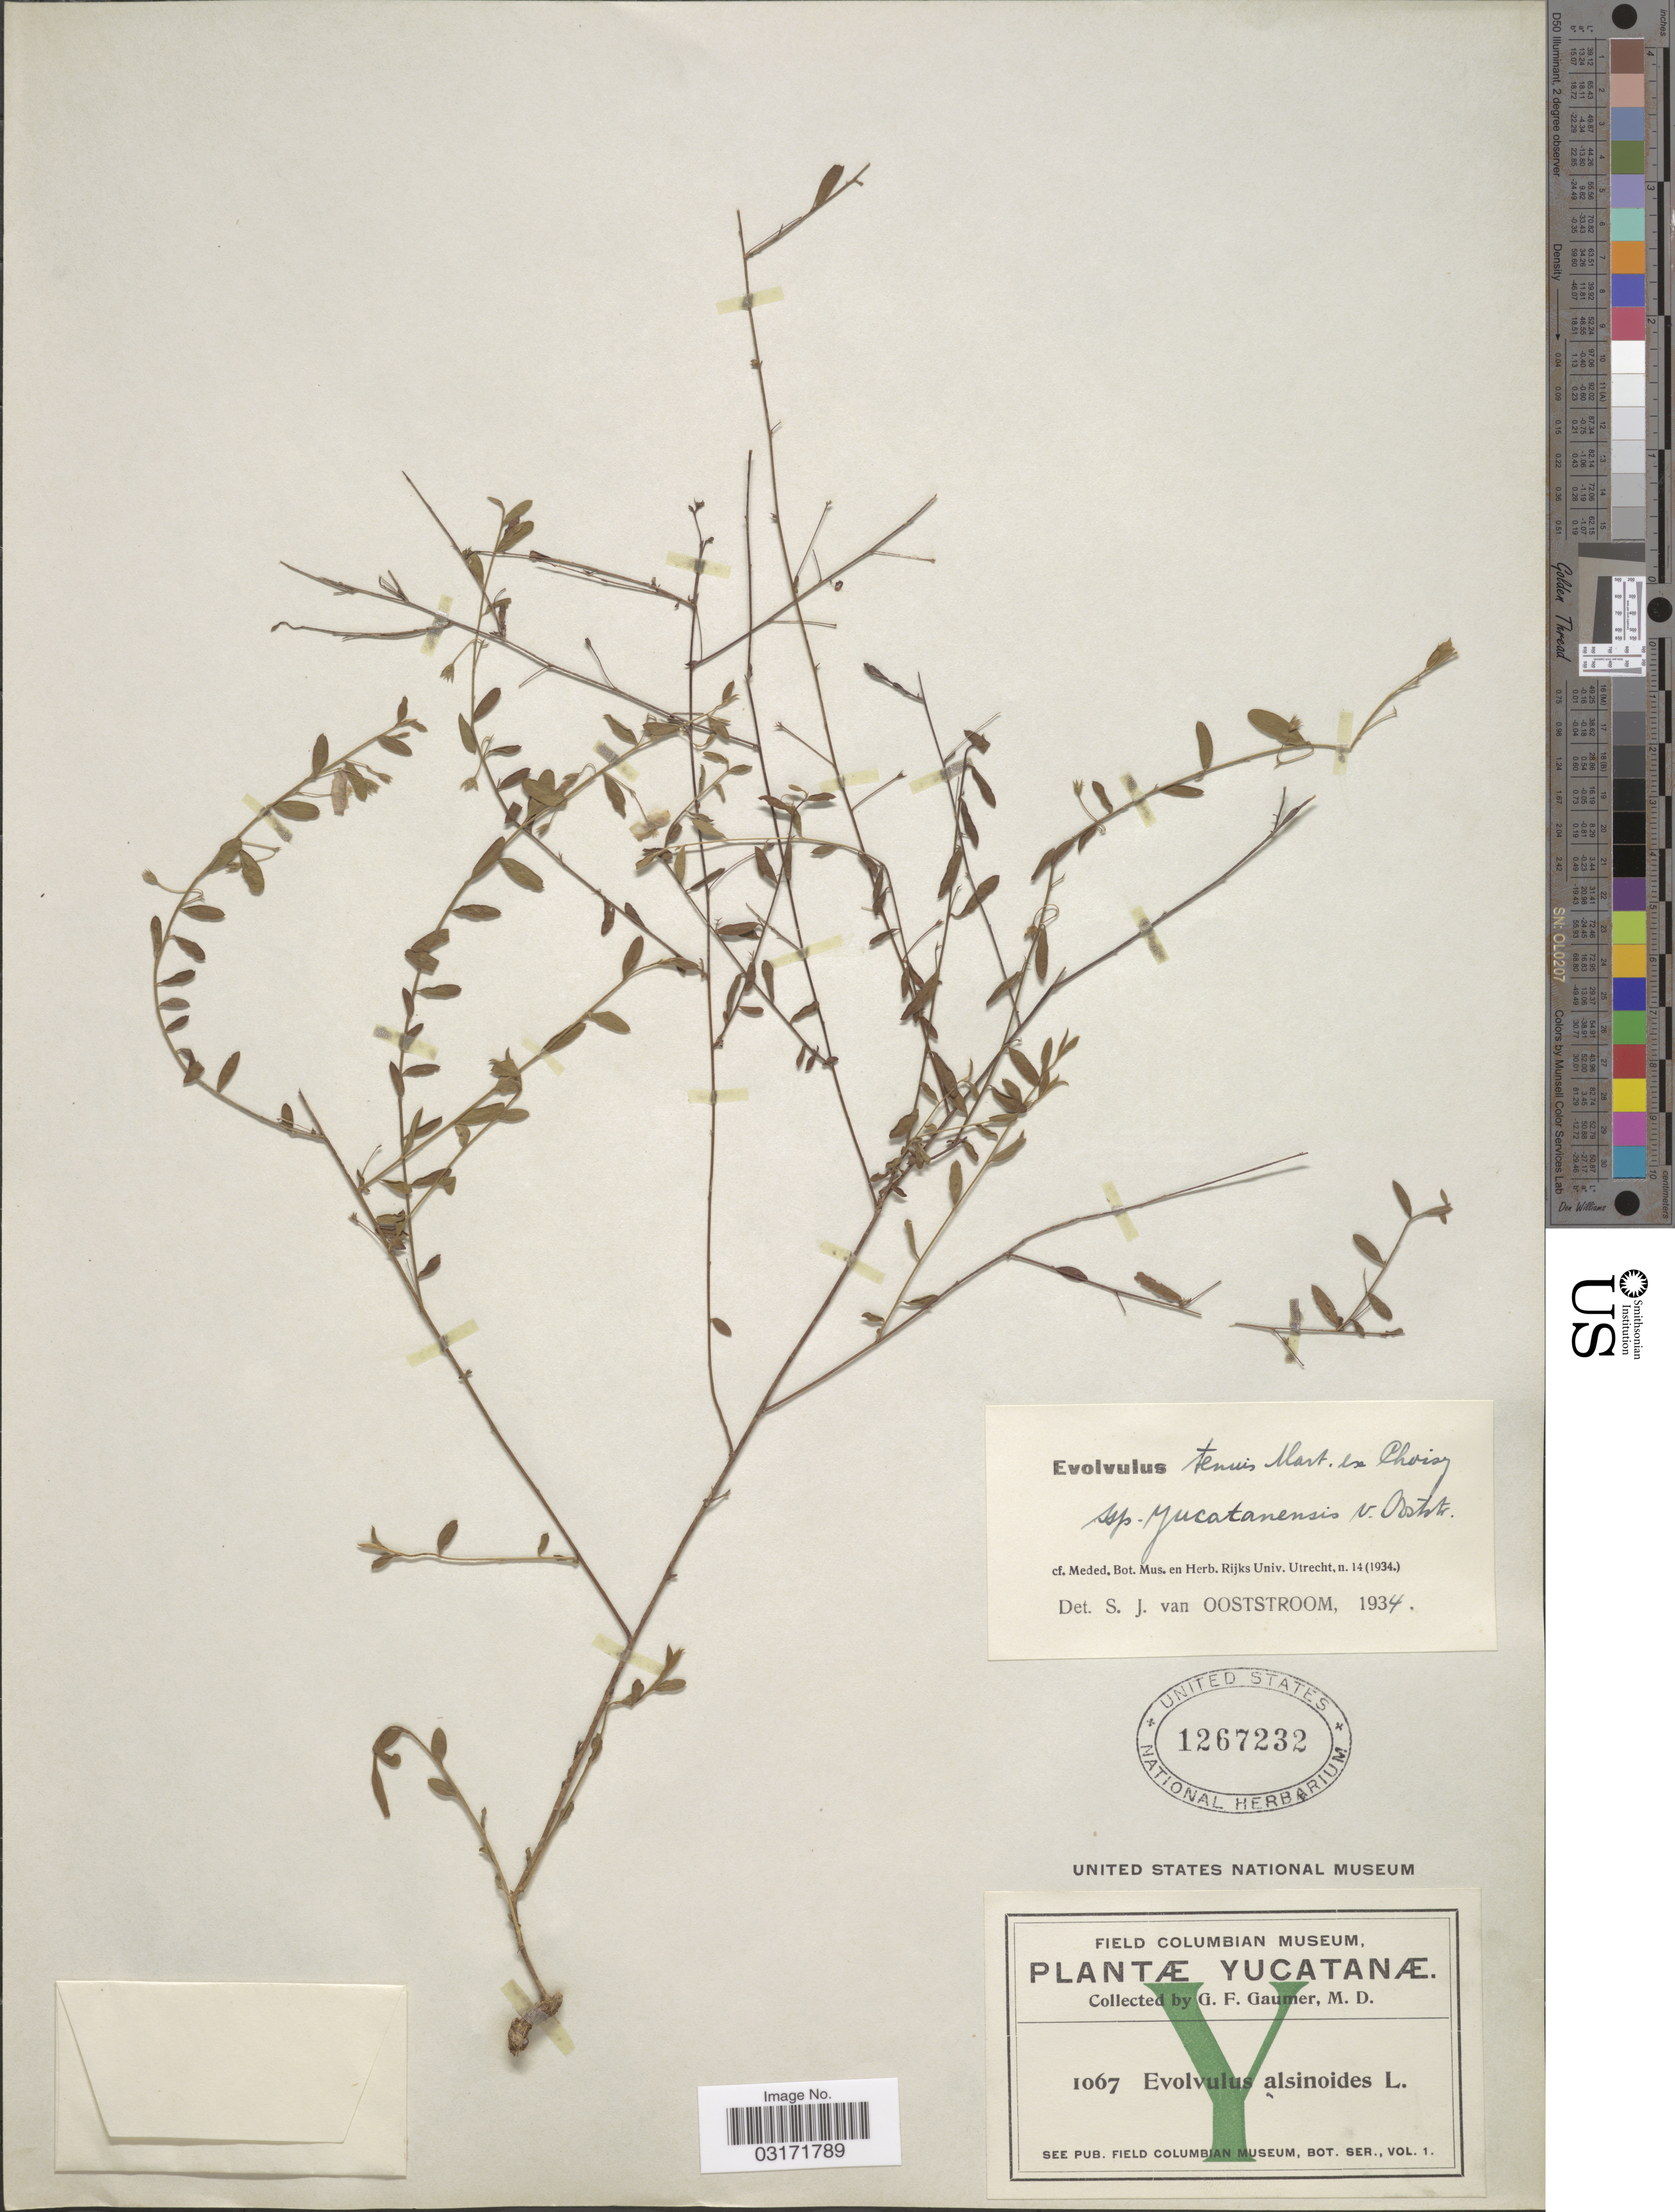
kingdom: Plantae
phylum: Tracheophyta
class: Magnoliopsida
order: Solanales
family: Convolvulaceae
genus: Evolvulus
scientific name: Evolvulus tenuis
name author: Mart. ex Choisy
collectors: G. F. Gaumer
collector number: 1067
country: Mexico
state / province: Yucatán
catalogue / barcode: US 1267232